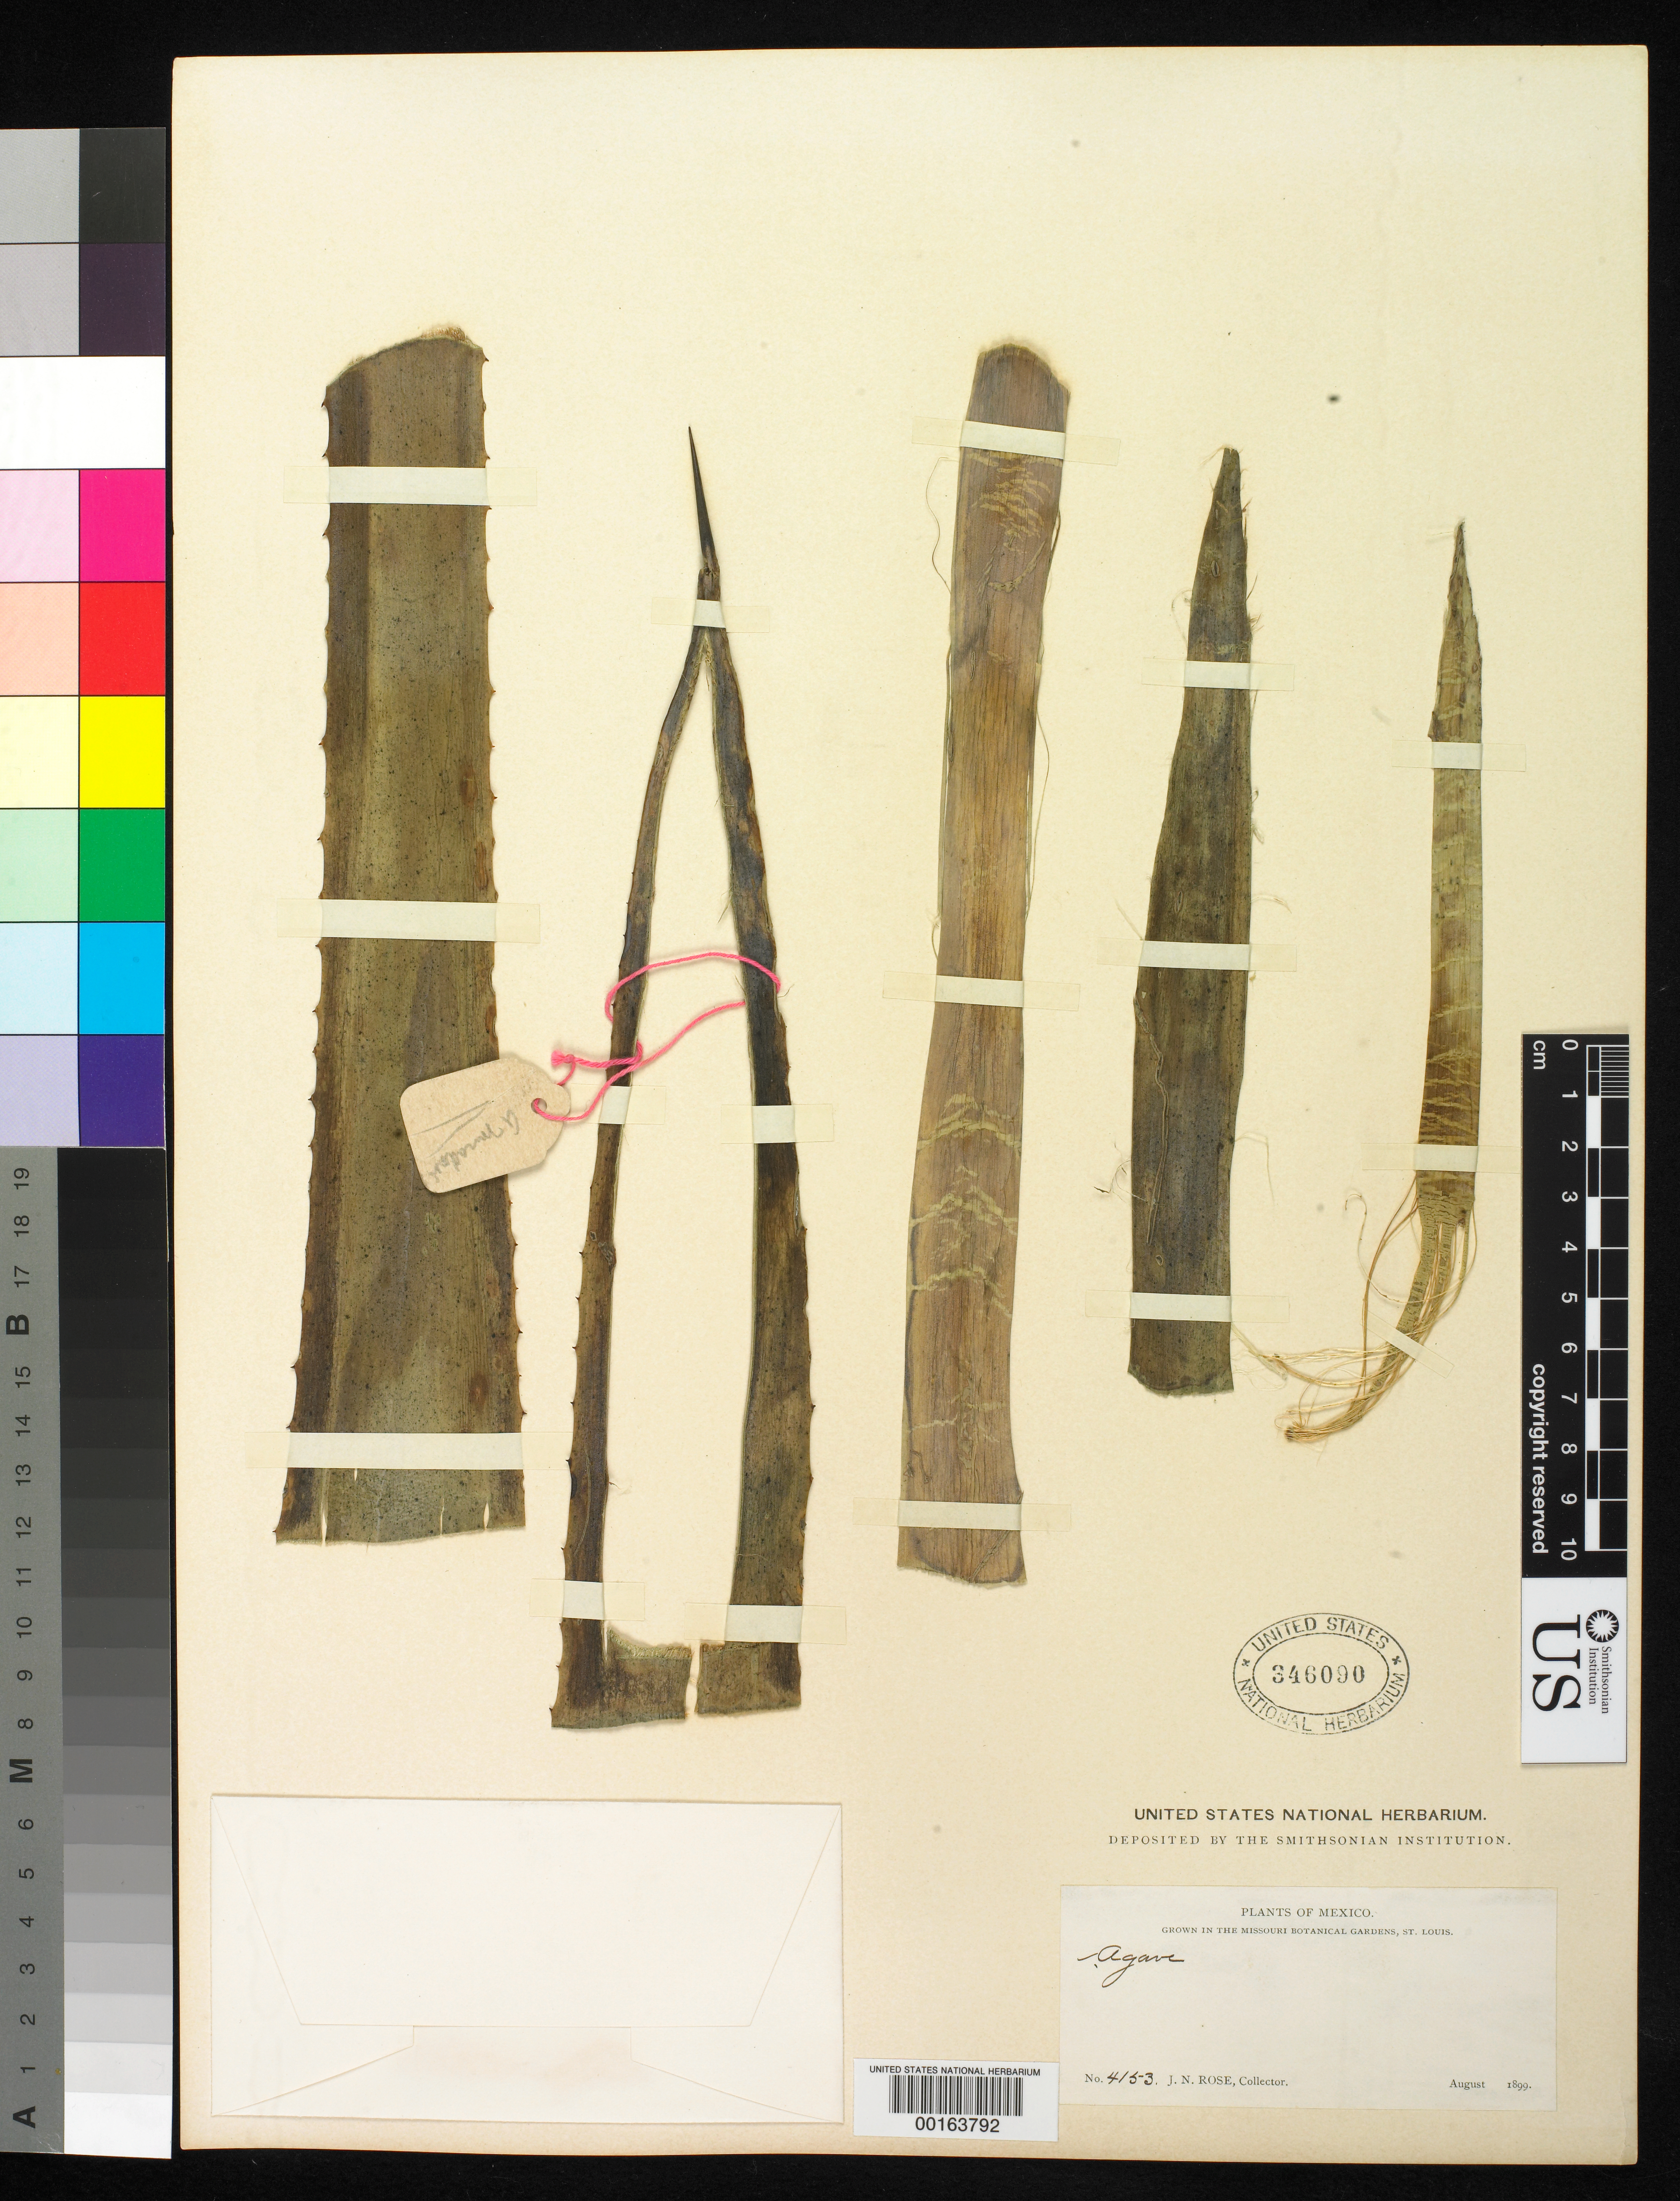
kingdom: Plantae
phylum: Tracheophyta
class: Liliopsida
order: Asparagales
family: Asparagaceae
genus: Agave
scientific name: Agave sp.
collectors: J. N. Rose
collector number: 4153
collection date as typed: Aug 1899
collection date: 1899-08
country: Mexico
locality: E of Monserrat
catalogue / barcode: US 346090